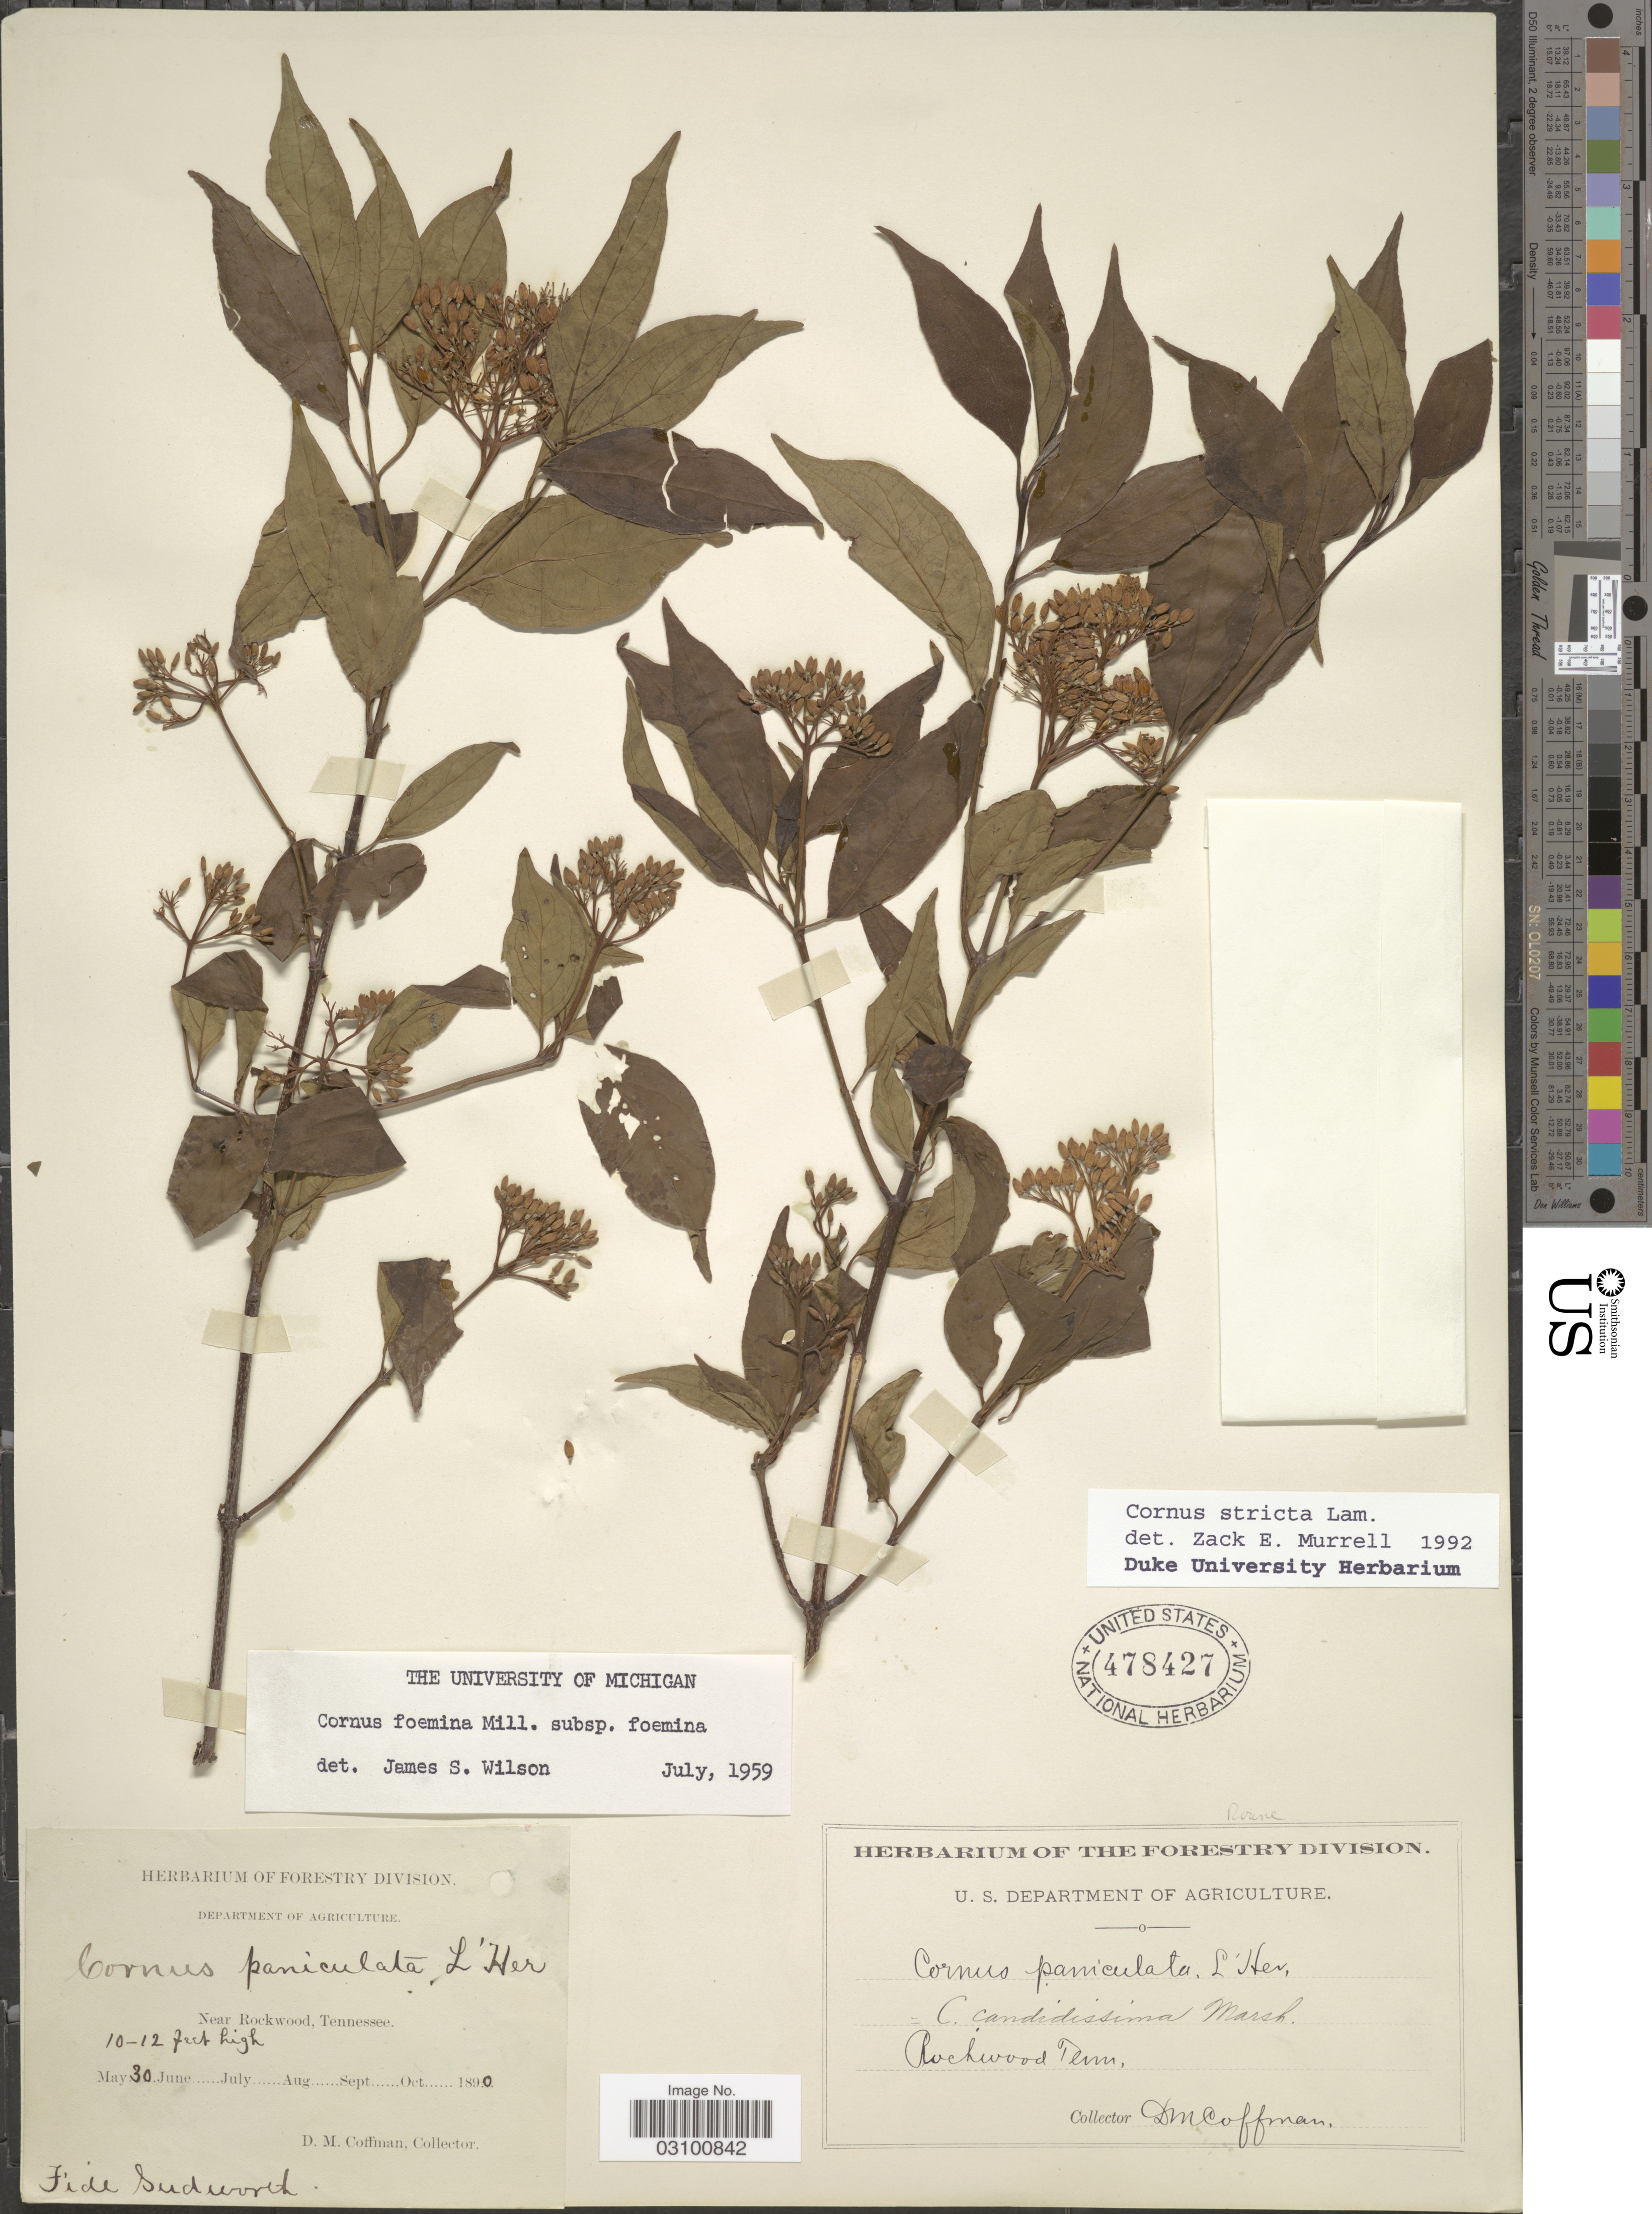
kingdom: Plantae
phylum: Tracheophyta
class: Magnoliopsida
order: Cornales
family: Cornaceae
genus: Cornus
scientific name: Cornus stricta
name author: Lam.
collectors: D. M. Coffman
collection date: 1890-05-30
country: United States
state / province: Tennessee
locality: Near Rockwood.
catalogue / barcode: US 478427